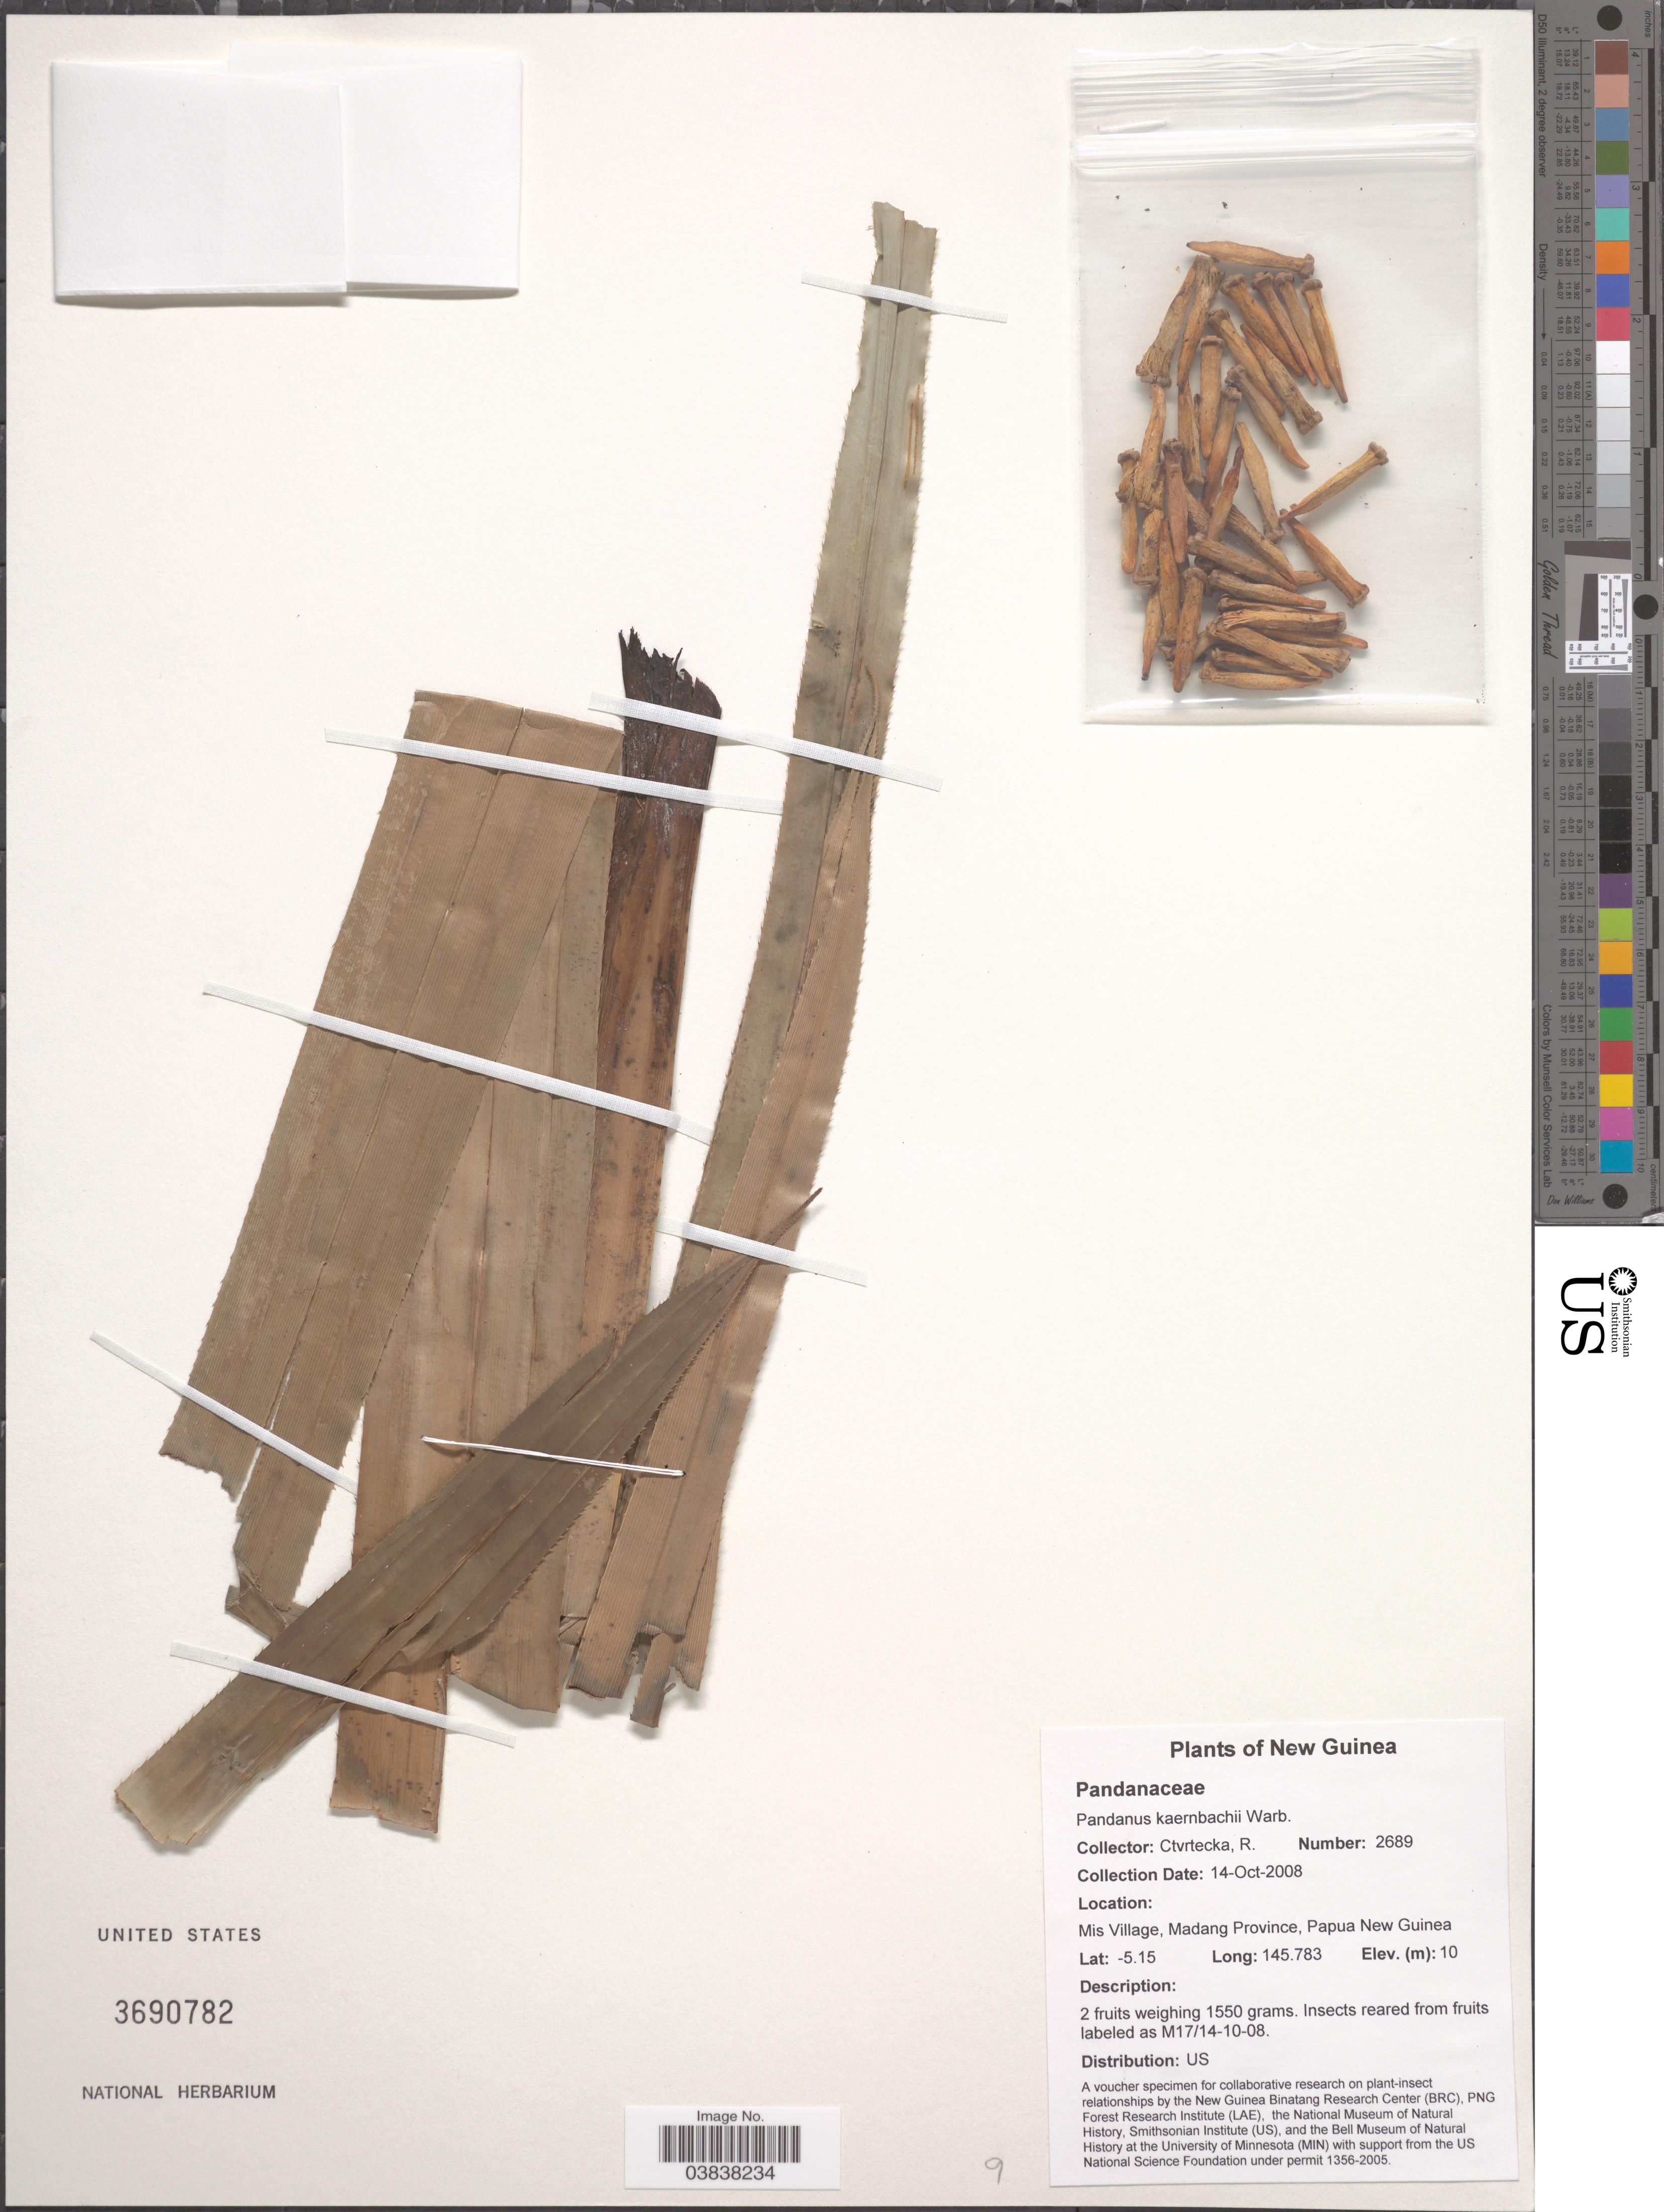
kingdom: Plantae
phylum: Tracheophyta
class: Liliopsida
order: Pandanales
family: Pandanaceae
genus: Pandanus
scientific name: Pandanus kaernbachii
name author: Warb.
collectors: R. Ctvrtecka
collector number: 2689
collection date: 2008-10-14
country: Papua New Guinea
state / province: Madang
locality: New Guinea. Mis Village.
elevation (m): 10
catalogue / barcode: US 3690782